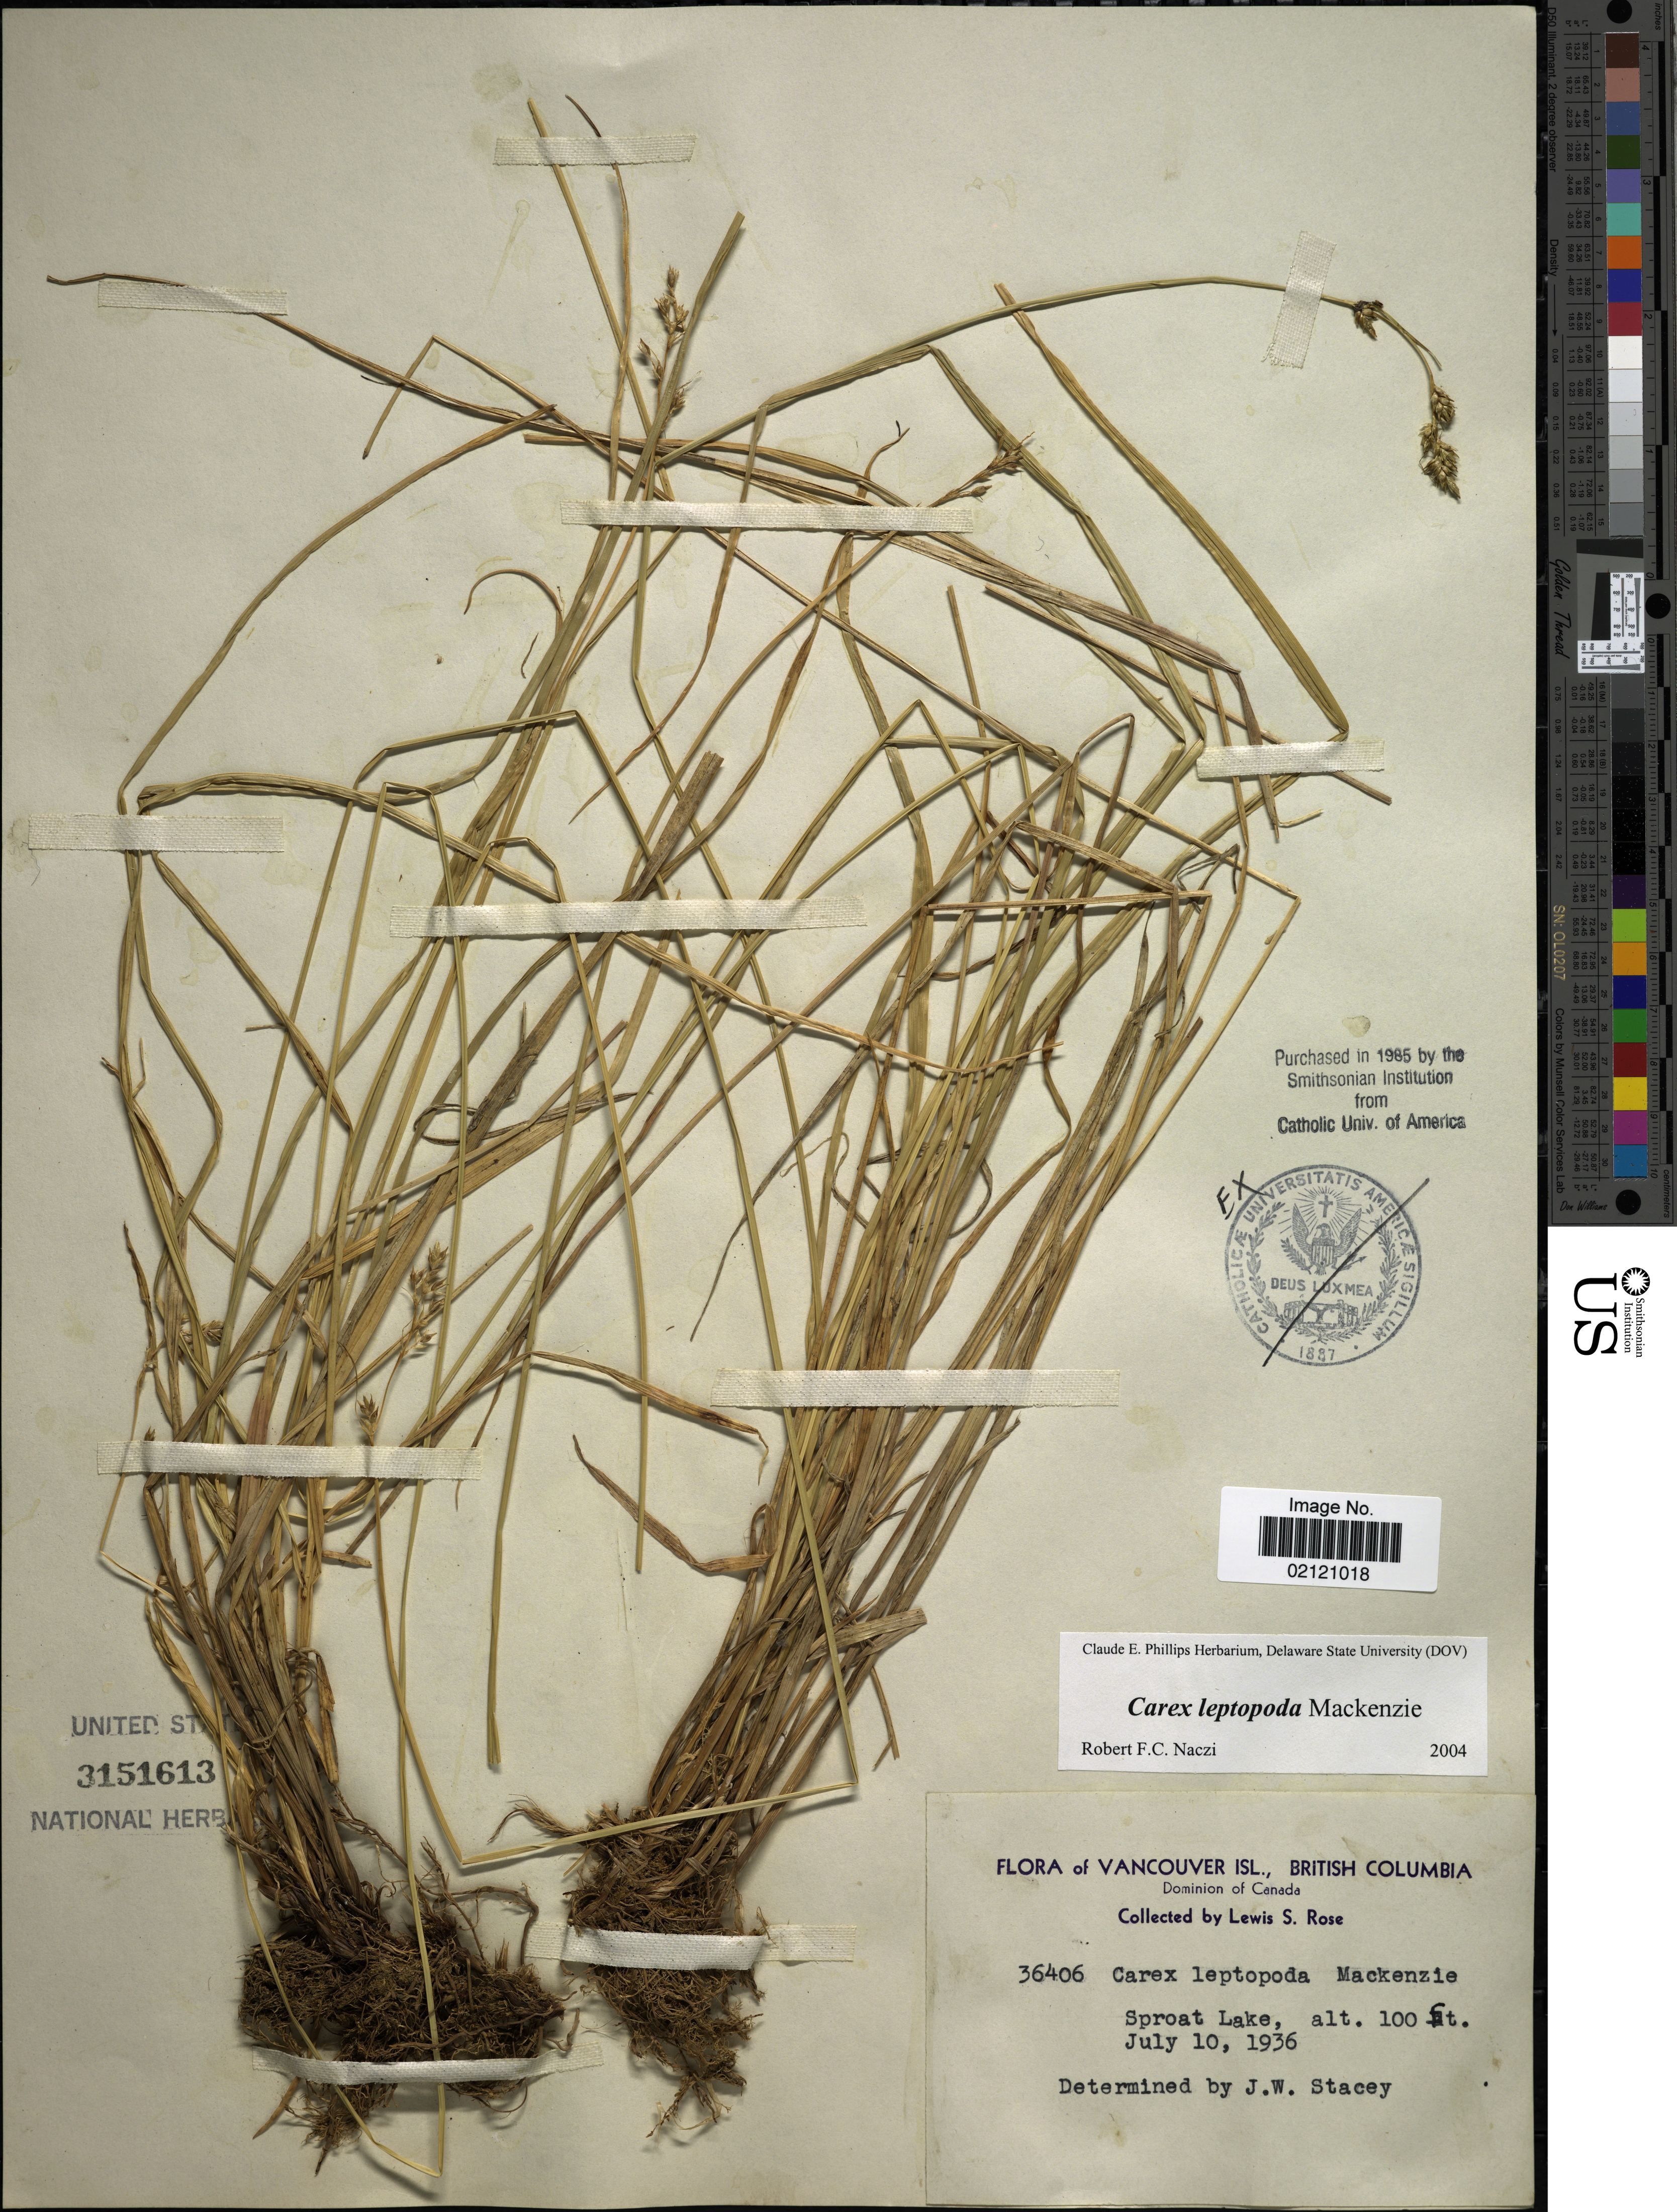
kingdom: Plantae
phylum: Tracheophyta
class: Liliopsida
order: Poales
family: Cyperaceae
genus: Carex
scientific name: Carex leptopoda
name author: Mack.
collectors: L. S. Rose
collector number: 36406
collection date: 1936-07-10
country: Canada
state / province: British Columbia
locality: Vancouver Island, Sproat Lake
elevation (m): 30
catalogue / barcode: US 3151613